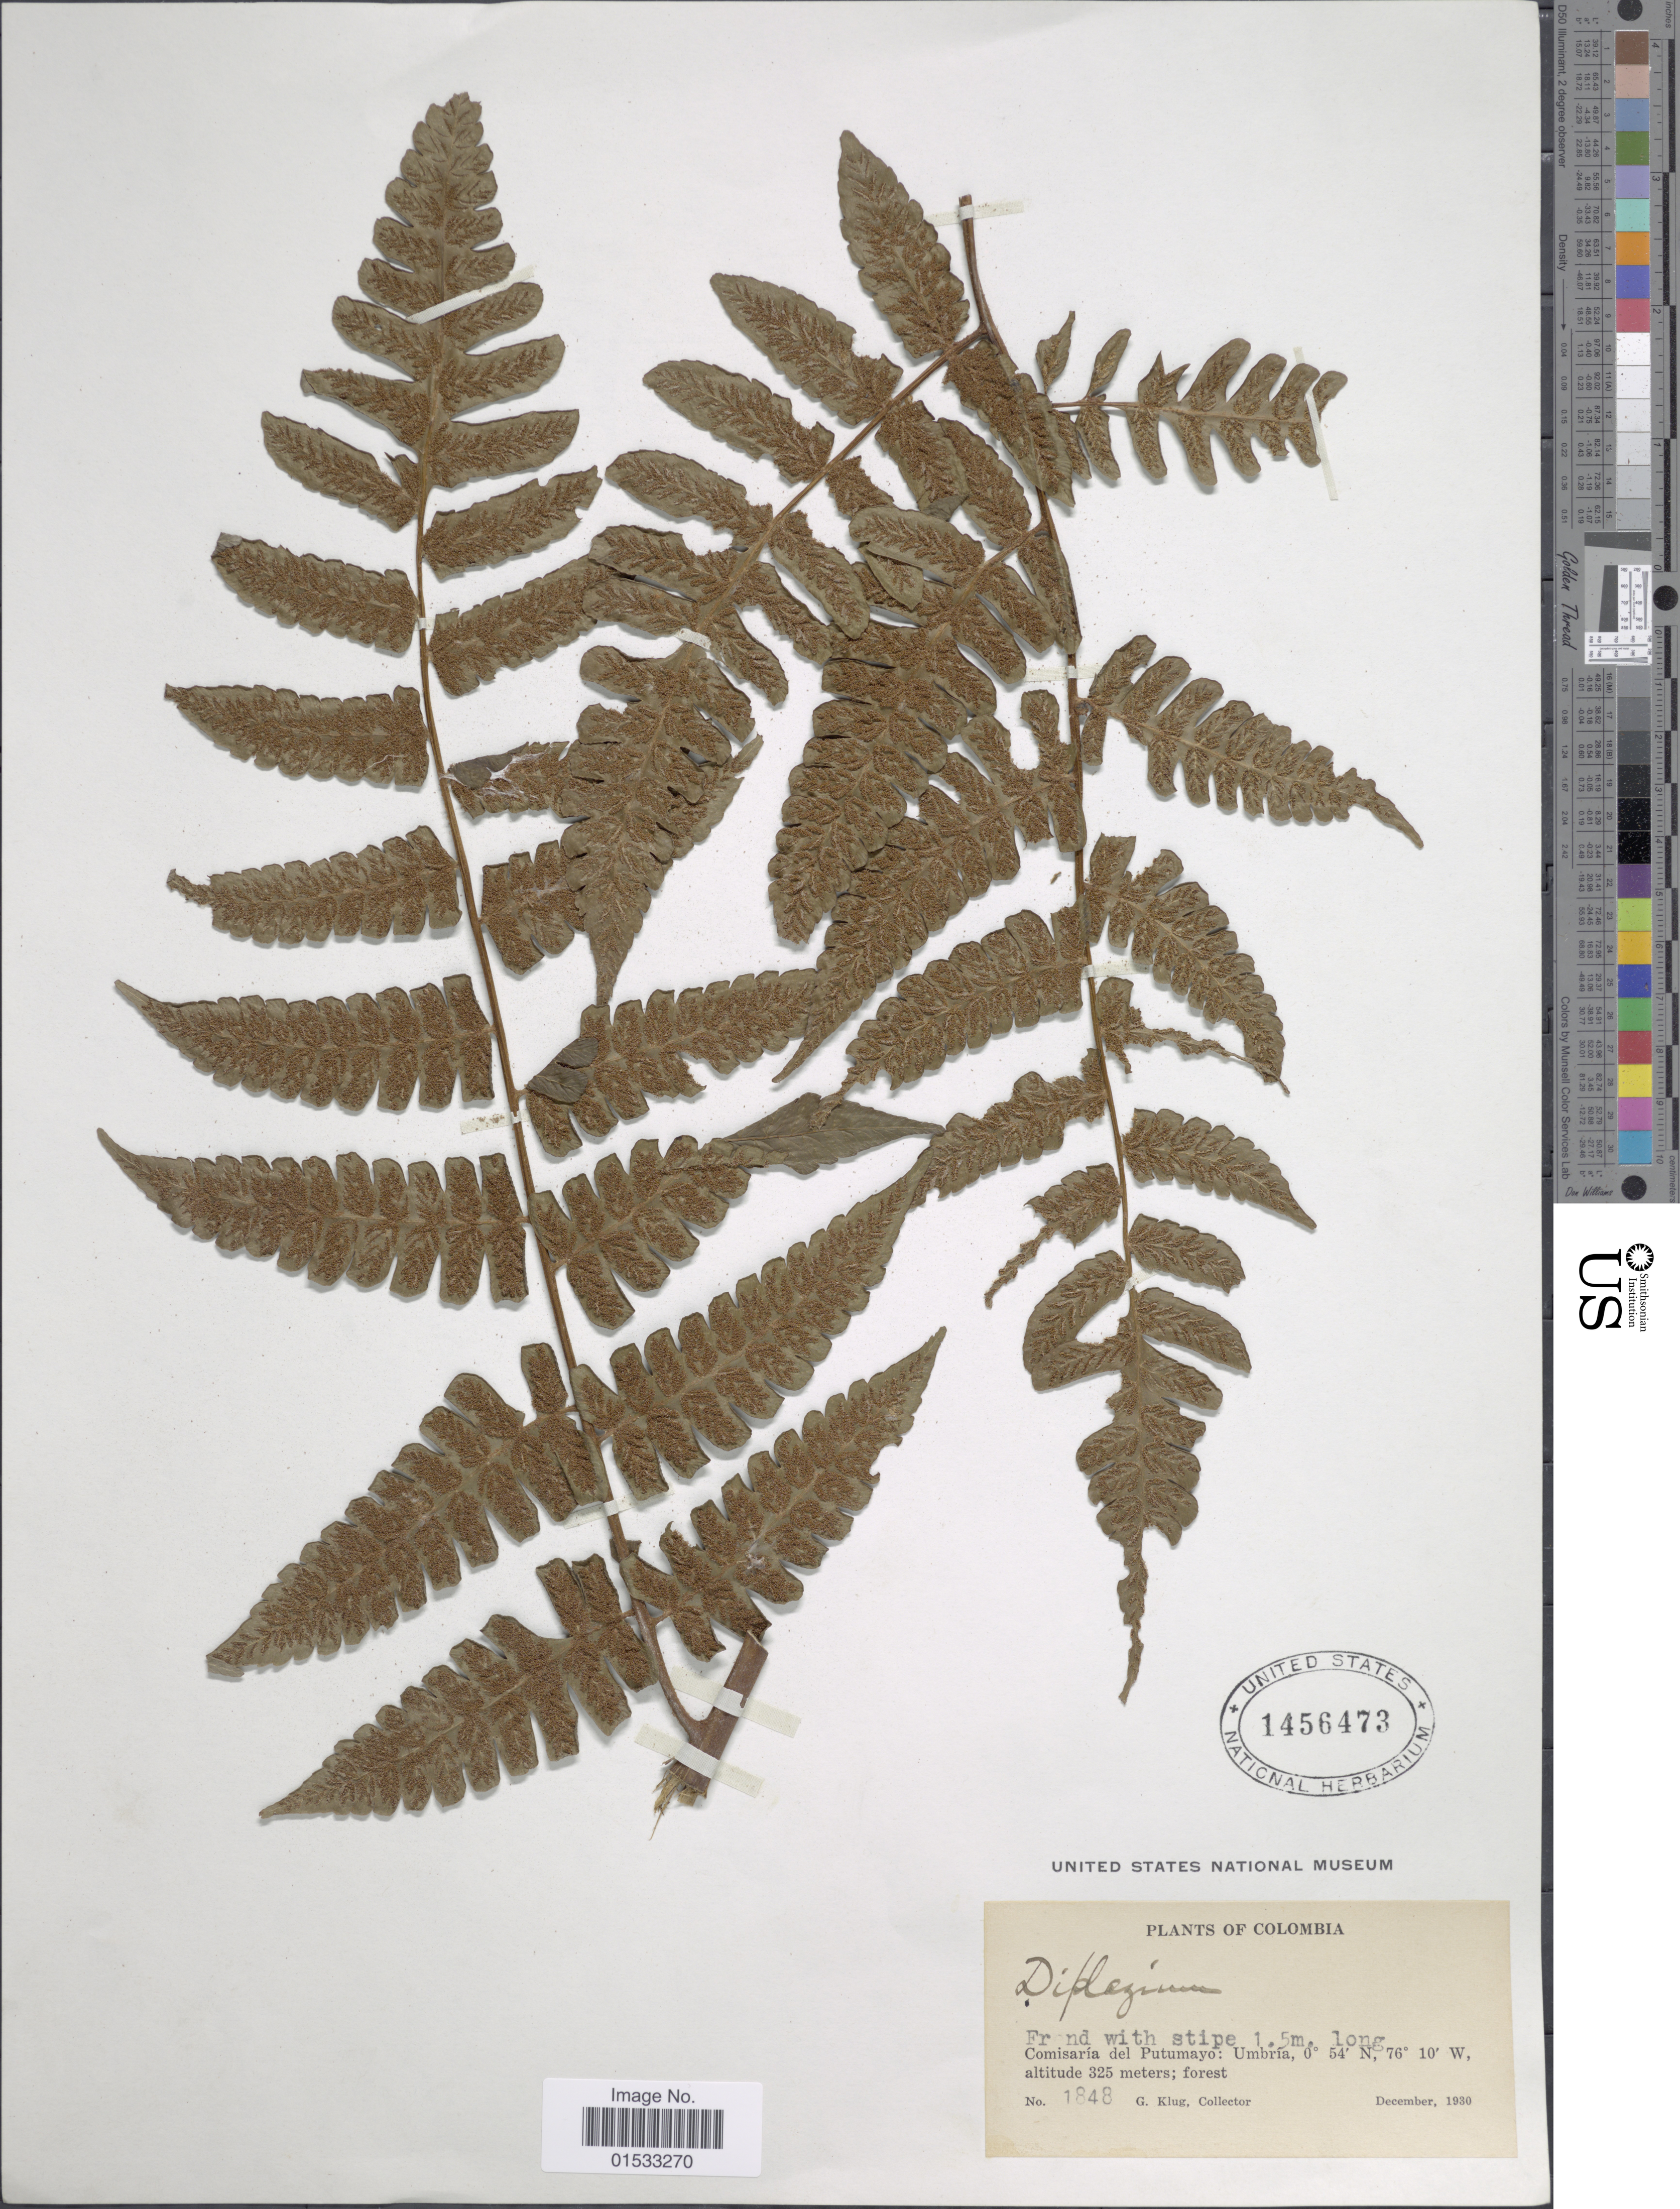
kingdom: Plantae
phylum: Tracheophyta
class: Polypodiopsida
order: Polypodiales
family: Athyriaceae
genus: Diplazium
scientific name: Diplazium sp.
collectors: G. Klug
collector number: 1848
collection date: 1930-12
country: Colombia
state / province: Putumayo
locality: Umbría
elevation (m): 325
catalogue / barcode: US 1456473